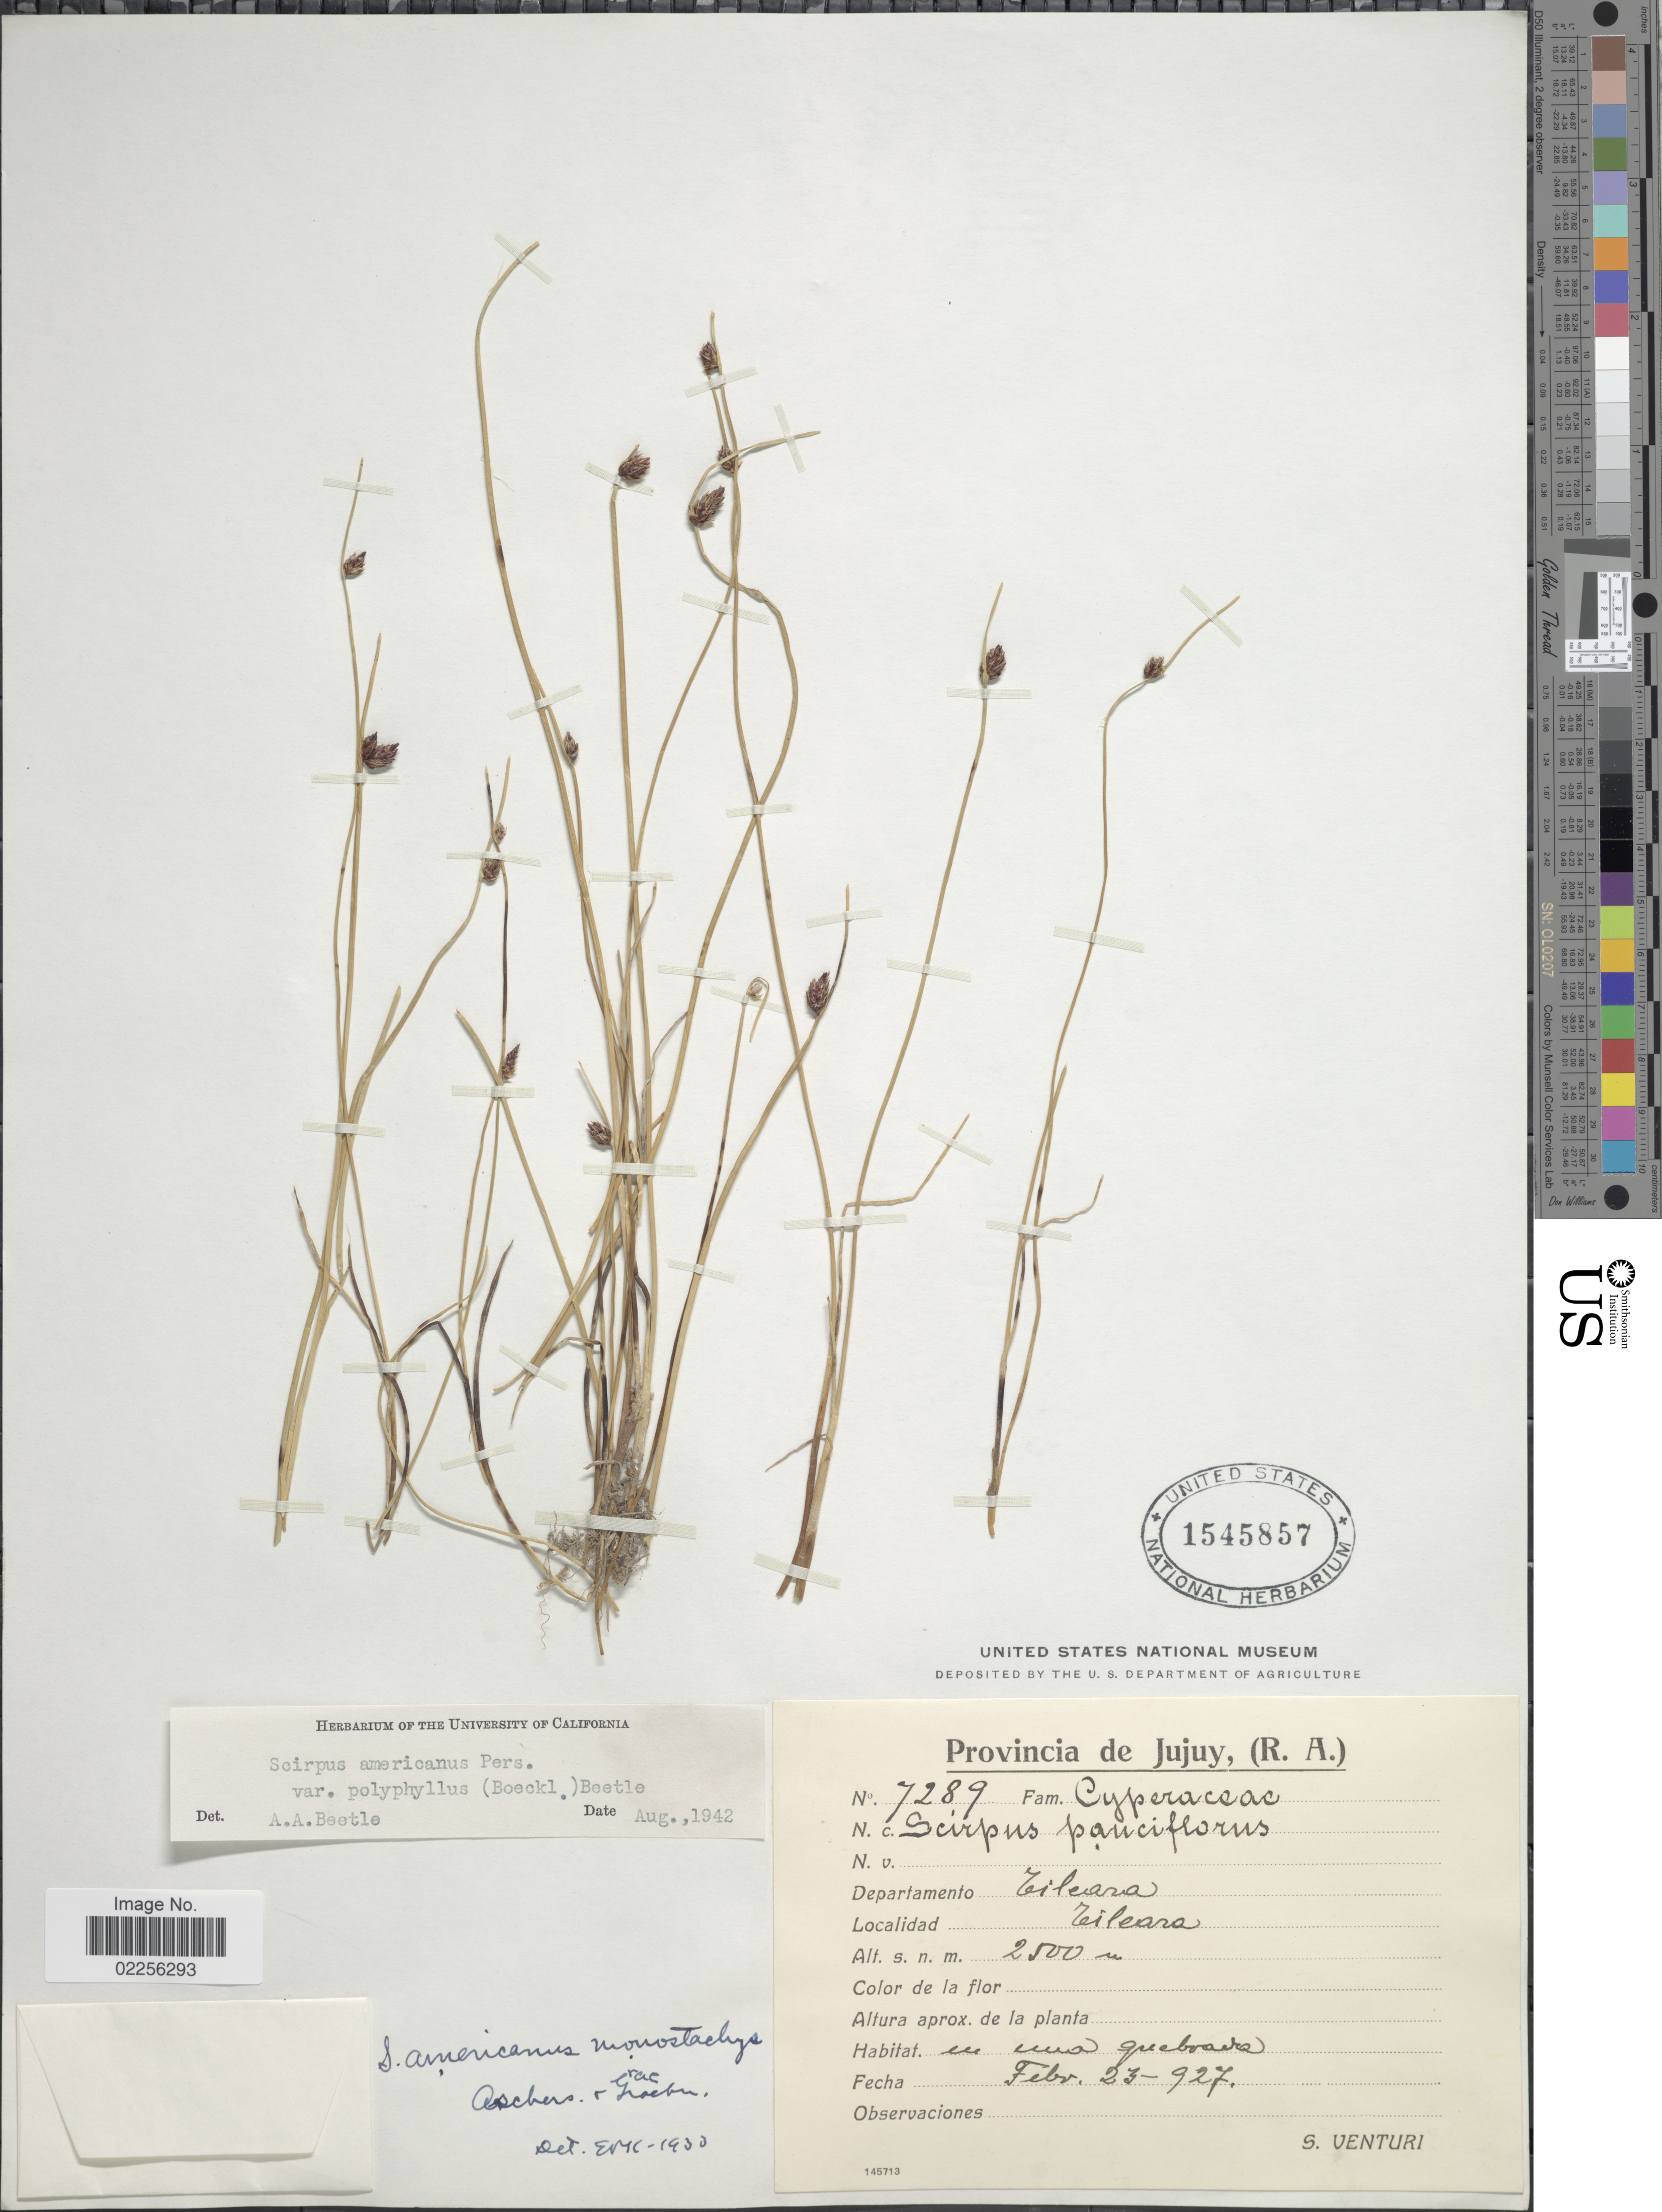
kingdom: Plantae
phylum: Tracheophyta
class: Liliopsida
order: Poales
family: Cyperaceae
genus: Schoenoplectus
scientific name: Schoenoplectus pungens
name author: (Vahl) Palla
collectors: S. Venturi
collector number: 7289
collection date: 1927-02-23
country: Argentina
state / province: Jujuy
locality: (R.A.) Departamento Tilcara, Tilcara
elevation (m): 2500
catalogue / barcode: US 1545857